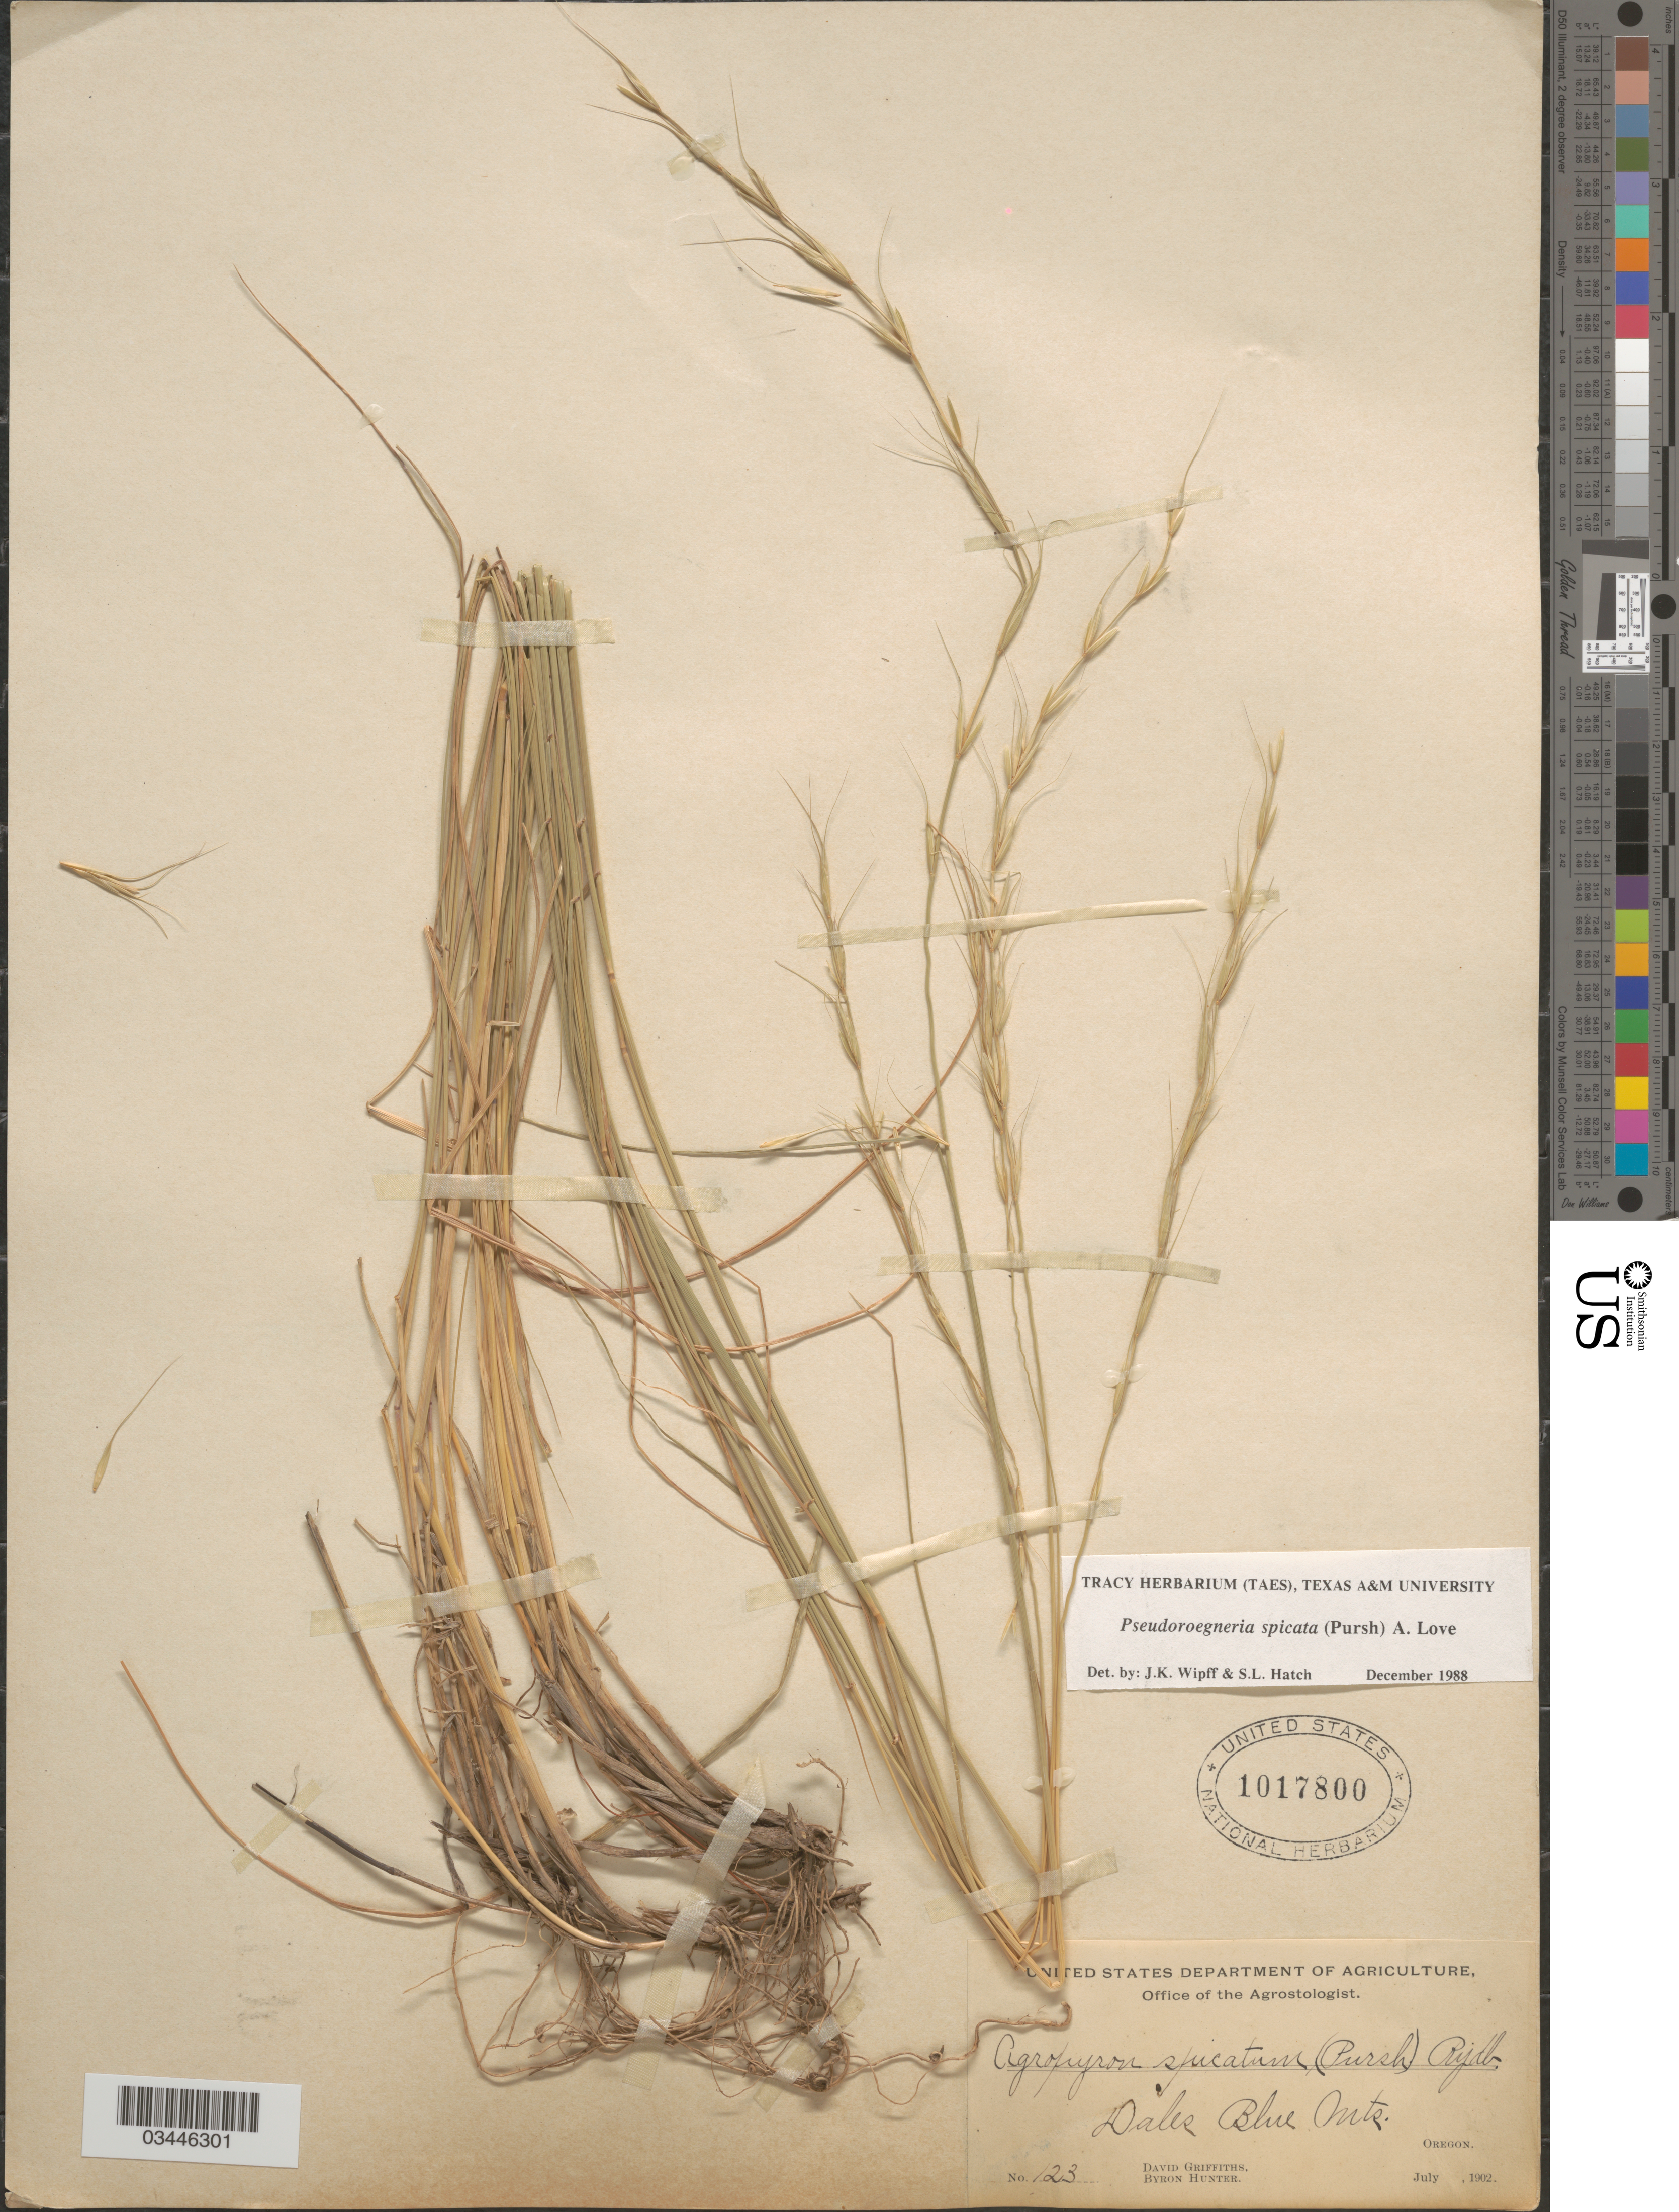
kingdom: Plantae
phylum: Tracheophyta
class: Liliopsida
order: Poales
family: Poaceae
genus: Pseudoroegneria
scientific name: Pseudoroegneria spicata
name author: (Pursh) Á. Löve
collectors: D. Griffiths & B. Hunter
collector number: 123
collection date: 1902-07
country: United States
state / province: Oregon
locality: Dales Blue Mts.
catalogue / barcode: US 1017800